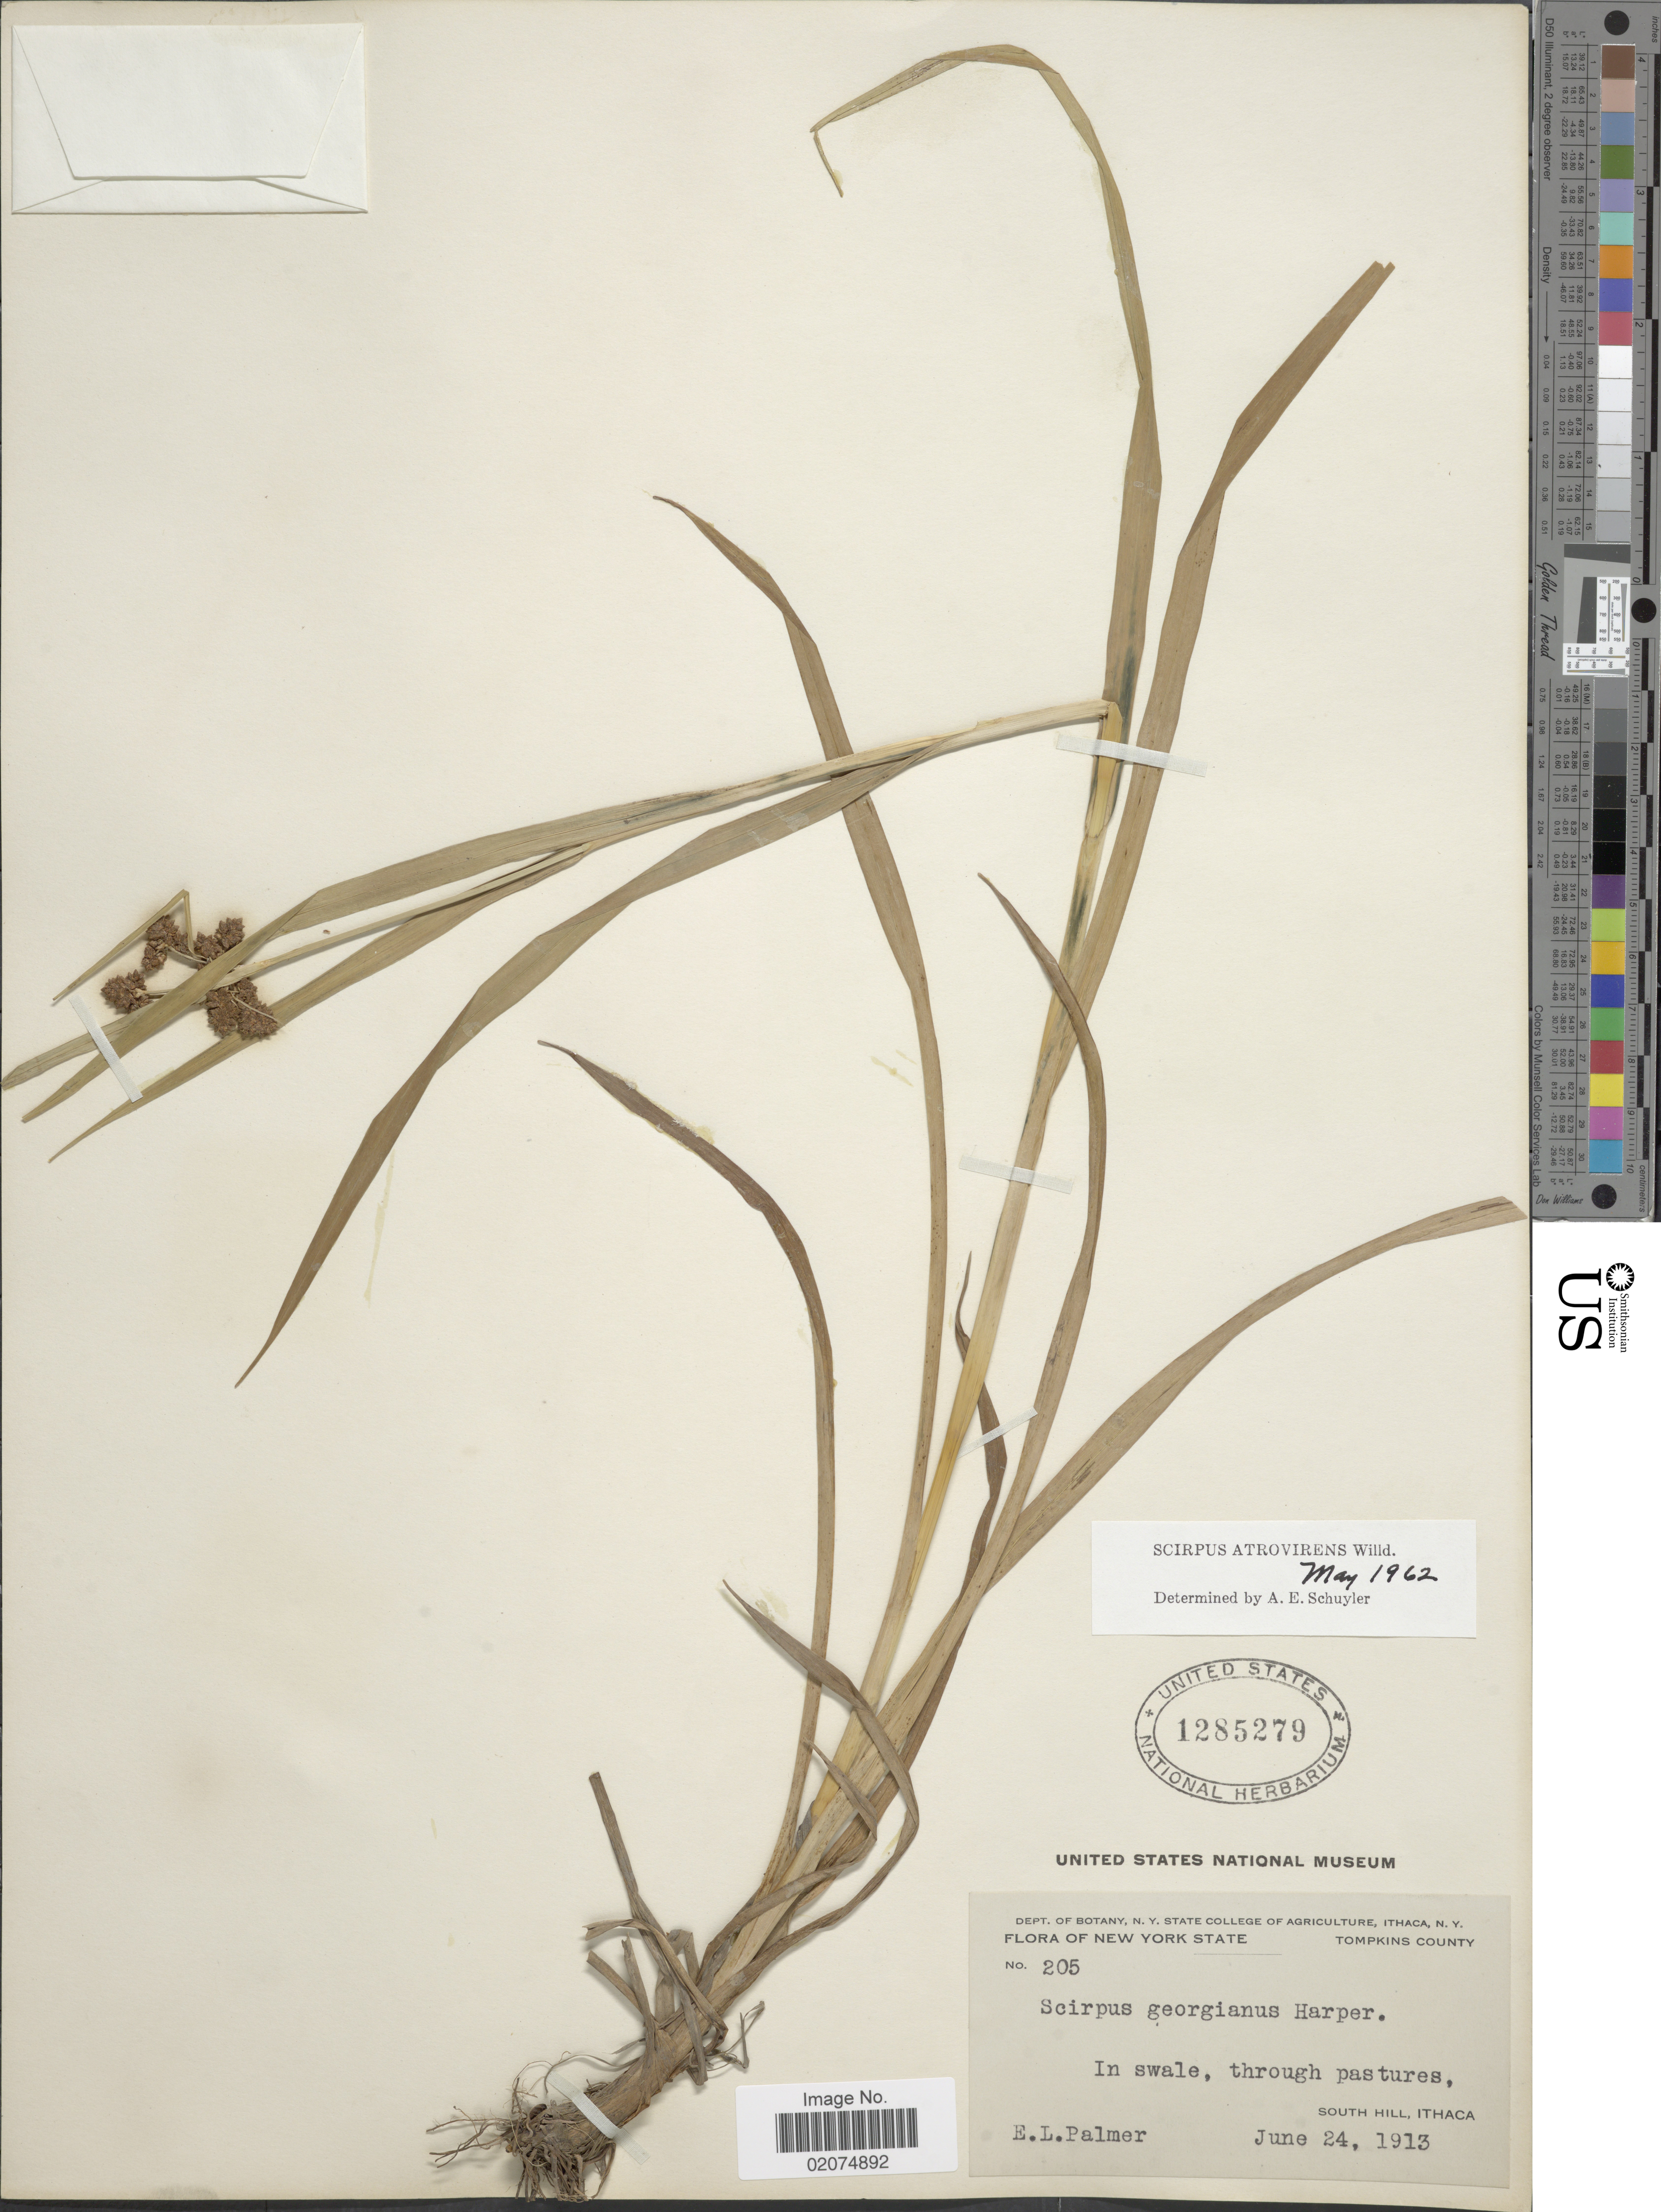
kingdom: Plantae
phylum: Tracheophyta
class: Liliopsida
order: Poales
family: Cyperaceae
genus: Scirpus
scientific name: Scirpus atrovirens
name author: Willd.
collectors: E. L. Palmer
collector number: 205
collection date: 1913-06-24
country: United States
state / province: New York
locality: Tompkins County, South Hill, Ithaca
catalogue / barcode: US 1285279